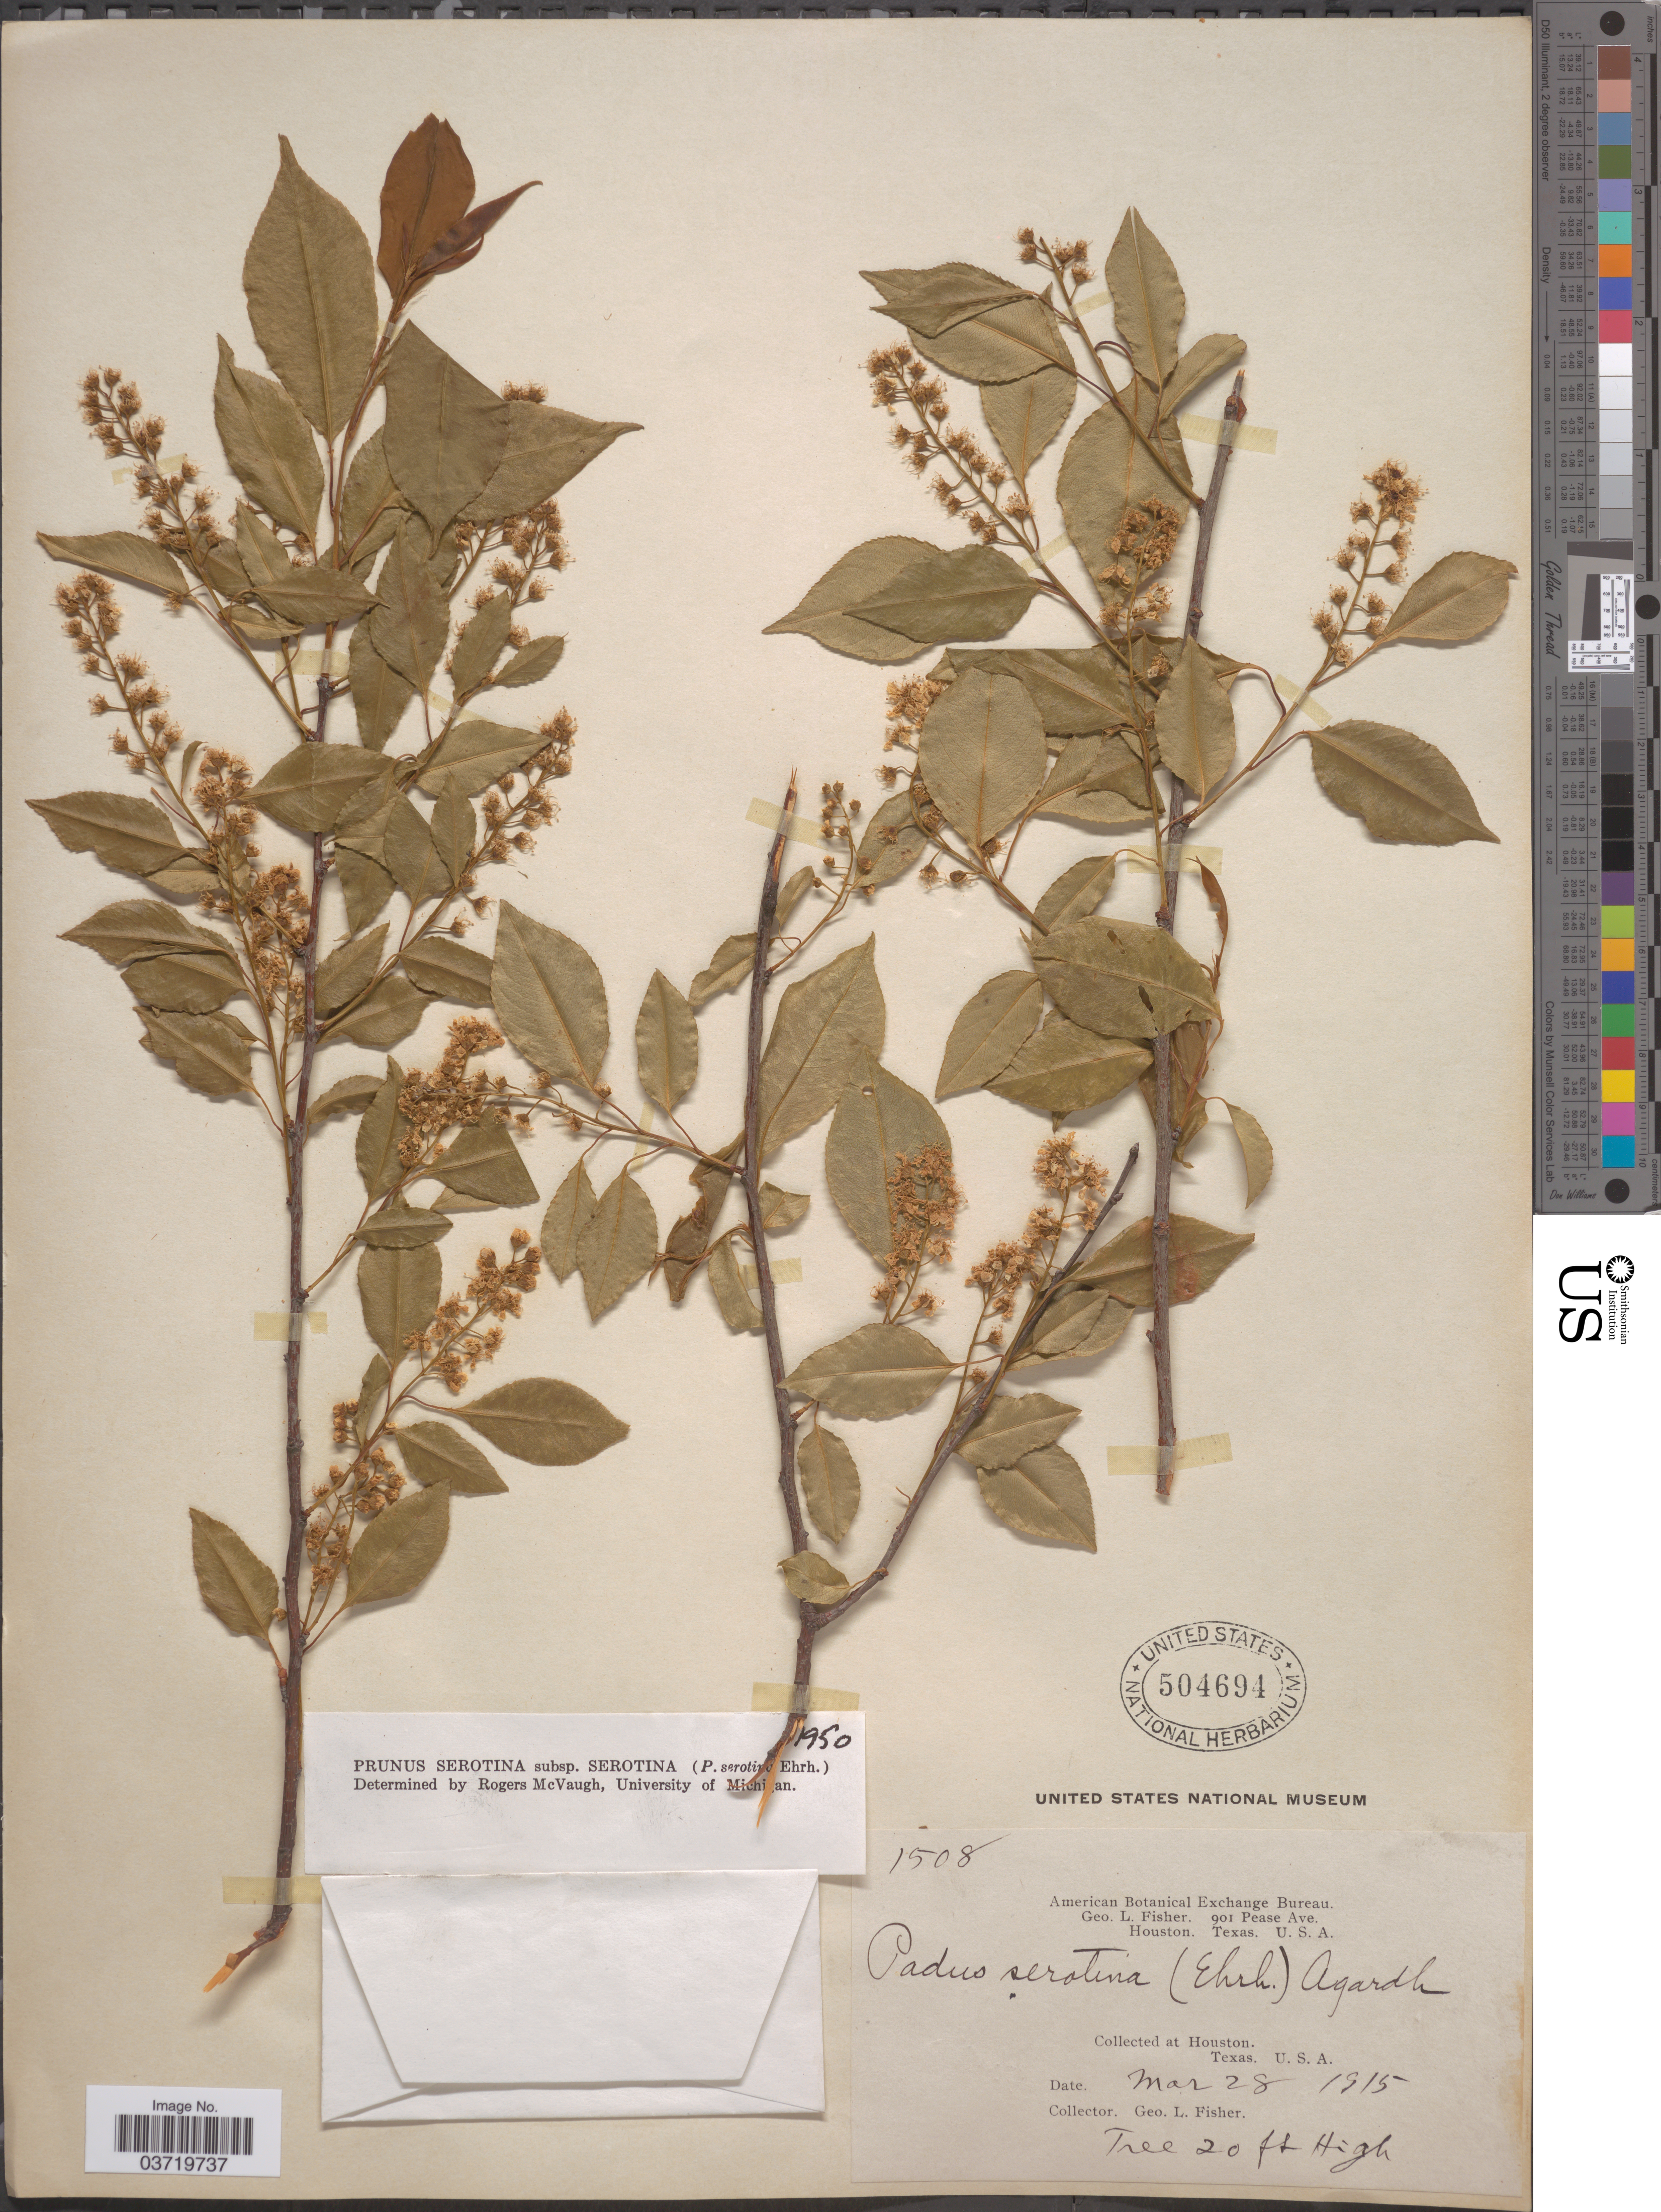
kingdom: Plantae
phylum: Tracheophyta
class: Magnoliopsida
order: Rosales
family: Rosaceae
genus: Prunus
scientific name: Prunus serotina var. serotina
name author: Ehrh.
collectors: G. L. Fisher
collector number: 1508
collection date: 1915-03-28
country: United States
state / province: Texas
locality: Houston.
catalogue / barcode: US 504694